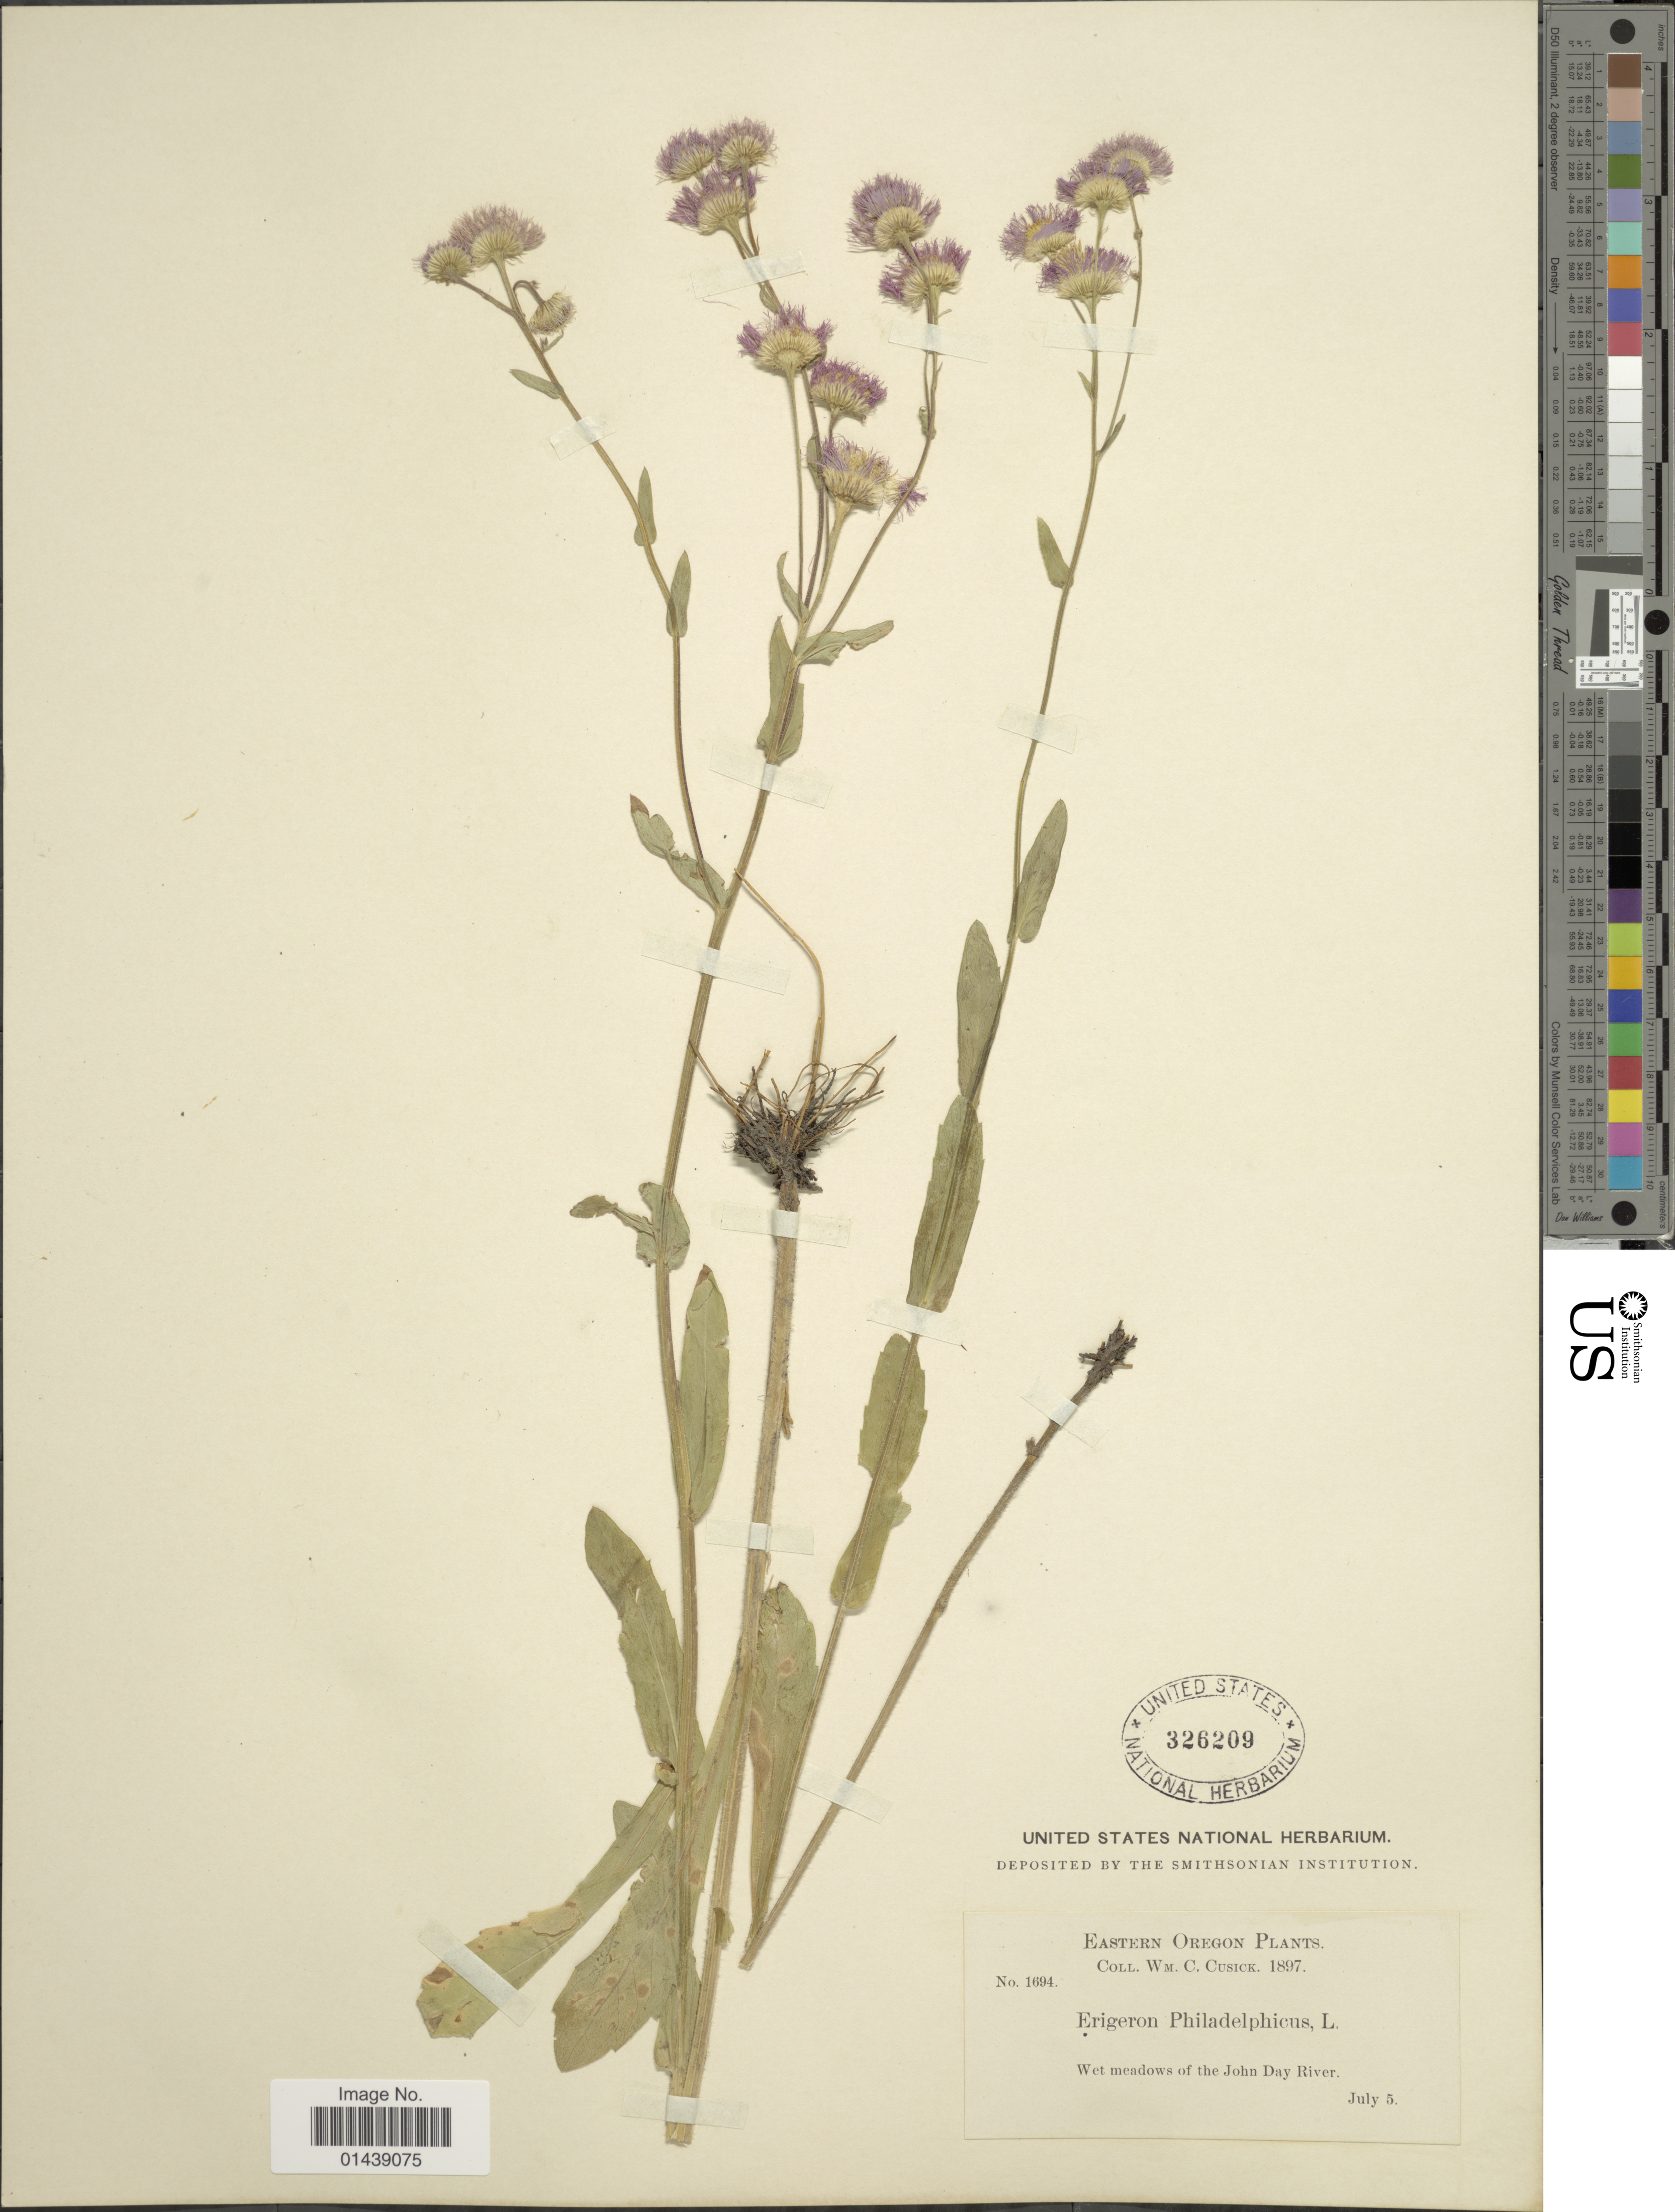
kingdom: Plantae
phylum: Tracheophyta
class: Magnoliopsida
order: Asterales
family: Asteraceae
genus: Erigeron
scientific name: Erigeron philadelphicus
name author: L.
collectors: W. C. Cusick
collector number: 1694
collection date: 1897-07-05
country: United States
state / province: Oregon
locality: Eastern Oregon. John Day River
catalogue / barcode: US 326209